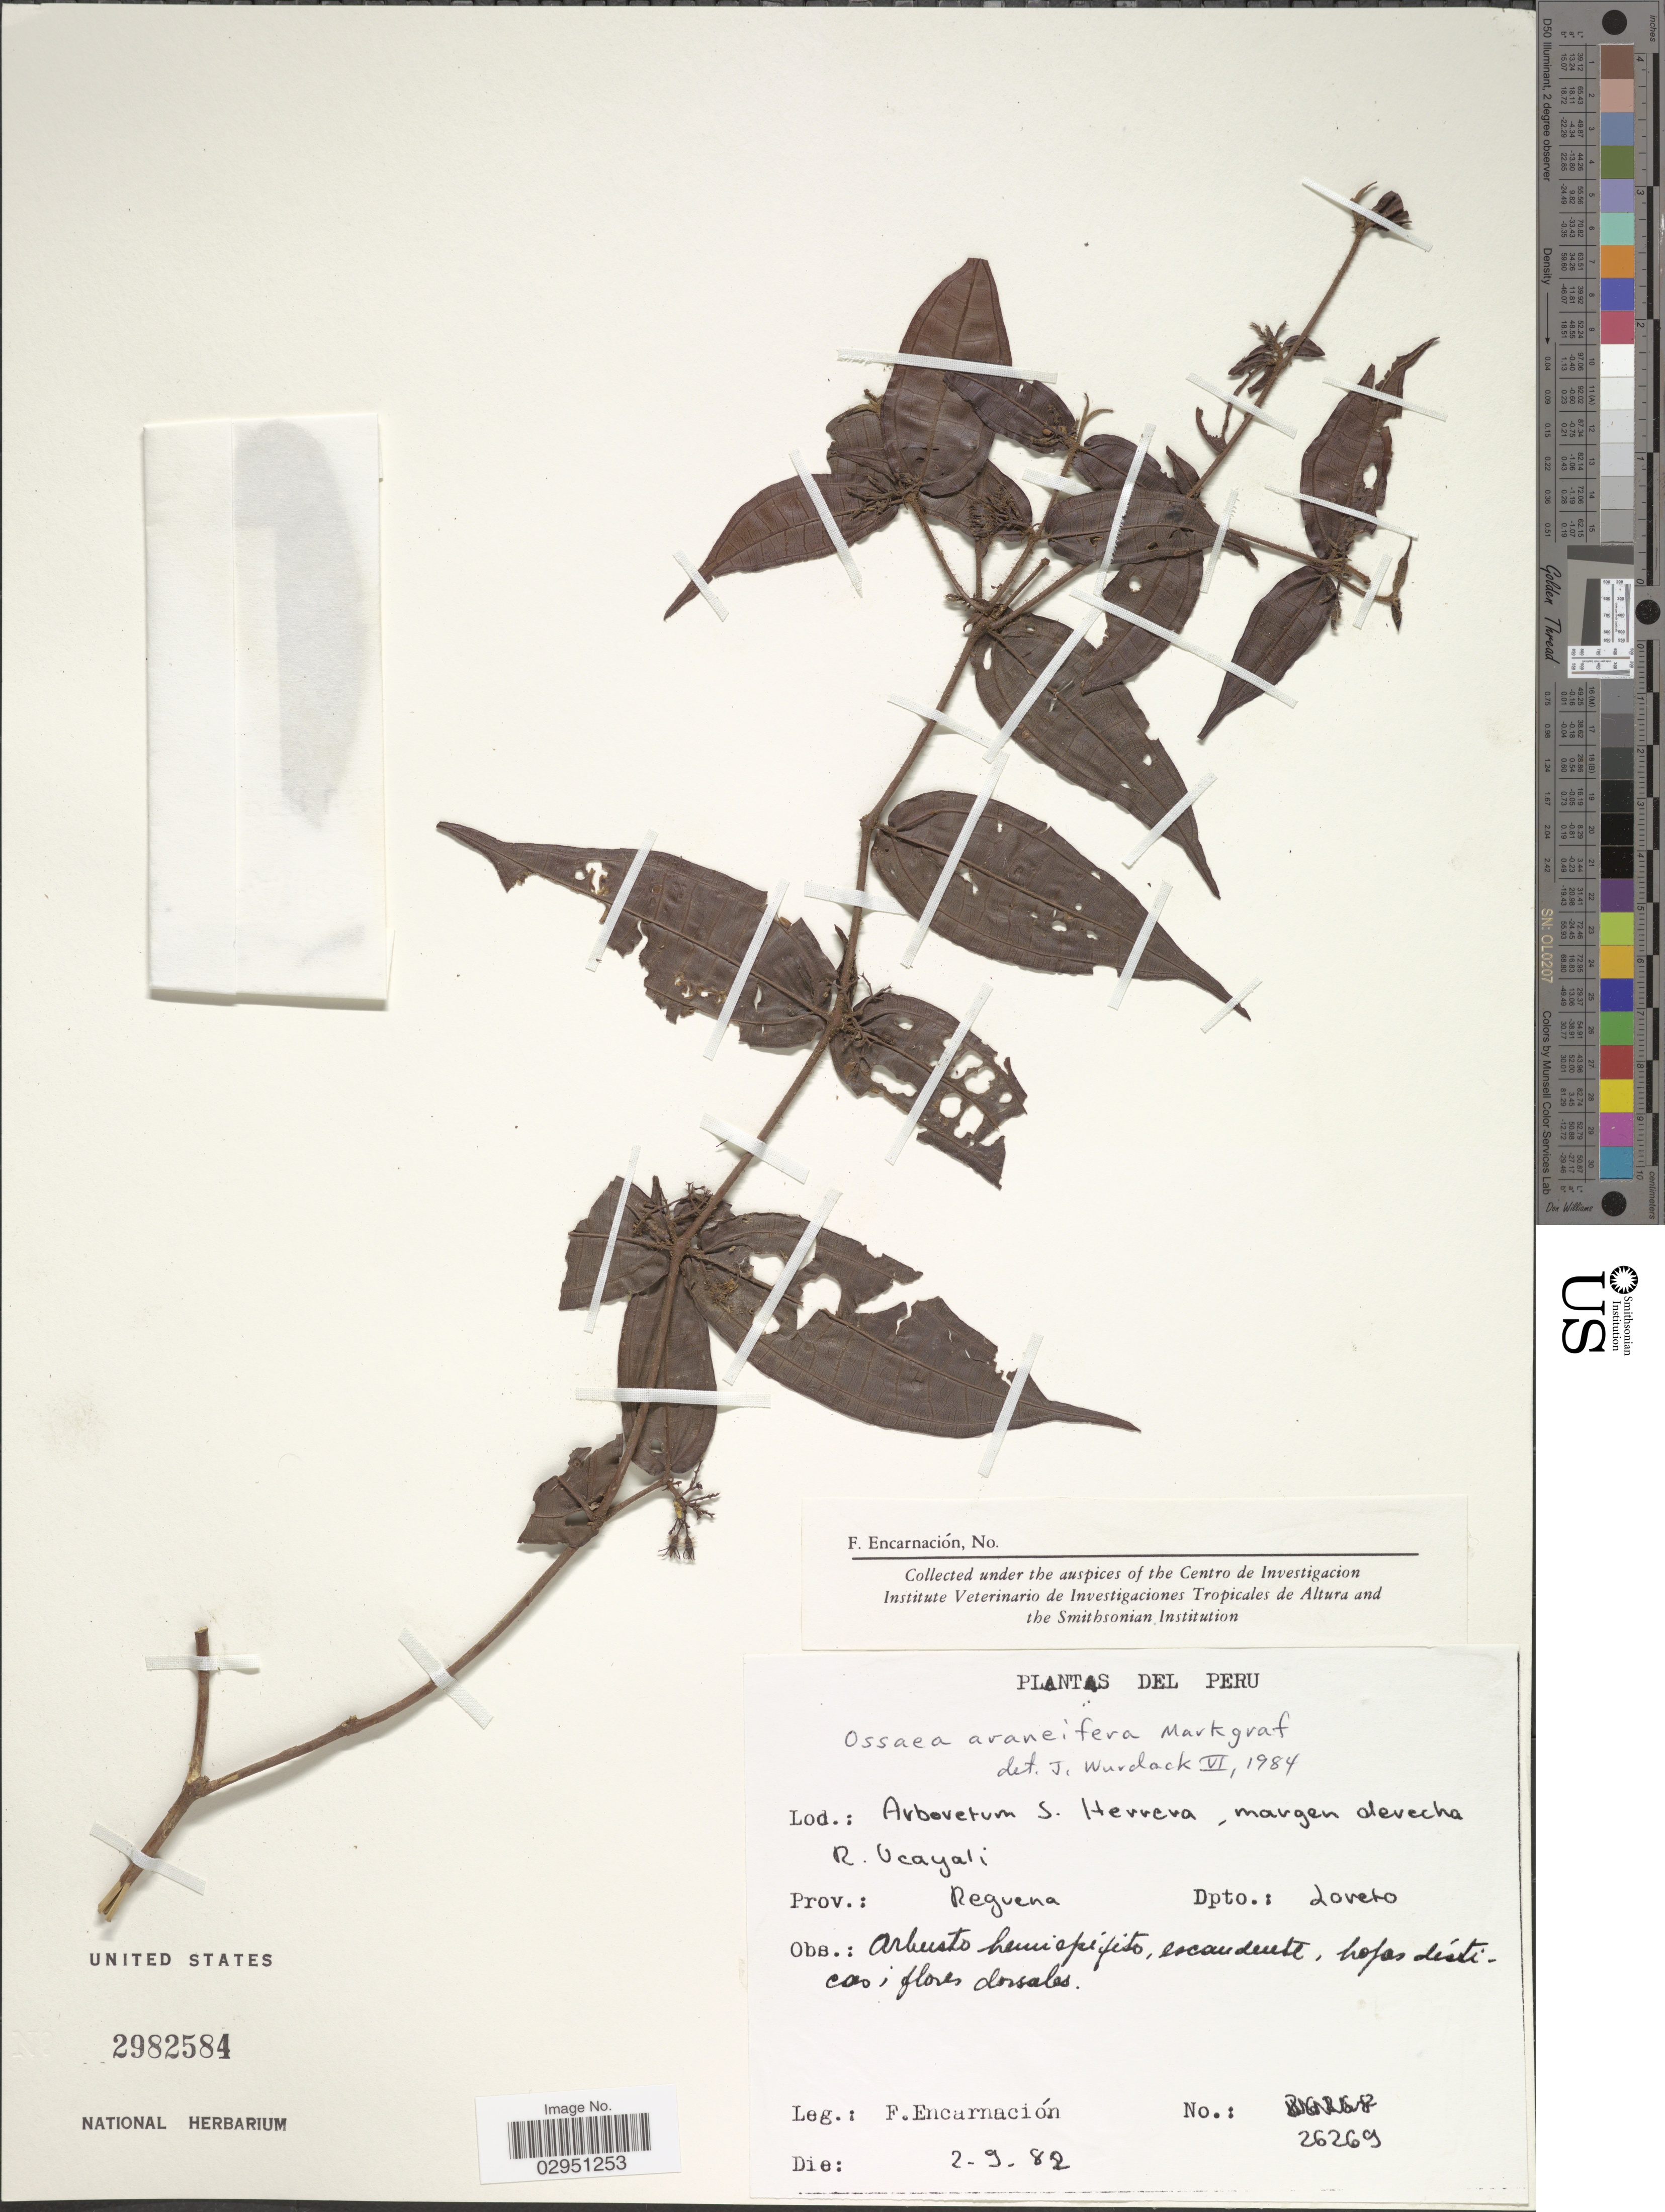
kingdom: Plantae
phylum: Tracheophyta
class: Magnoliopsida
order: Myrtales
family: Melastomataceae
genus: Ossaea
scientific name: Ossaea araneifera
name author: Markgr.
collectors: F. Encarnación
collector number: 26269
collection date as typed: Transcribed d/m/y: 2/9/82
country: Peru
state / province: Loreto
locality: Arboretum J. Herrera, margen derecha R. Ucayali, Prov. Requena, Dpto. Loreto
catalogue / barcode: US 2982584